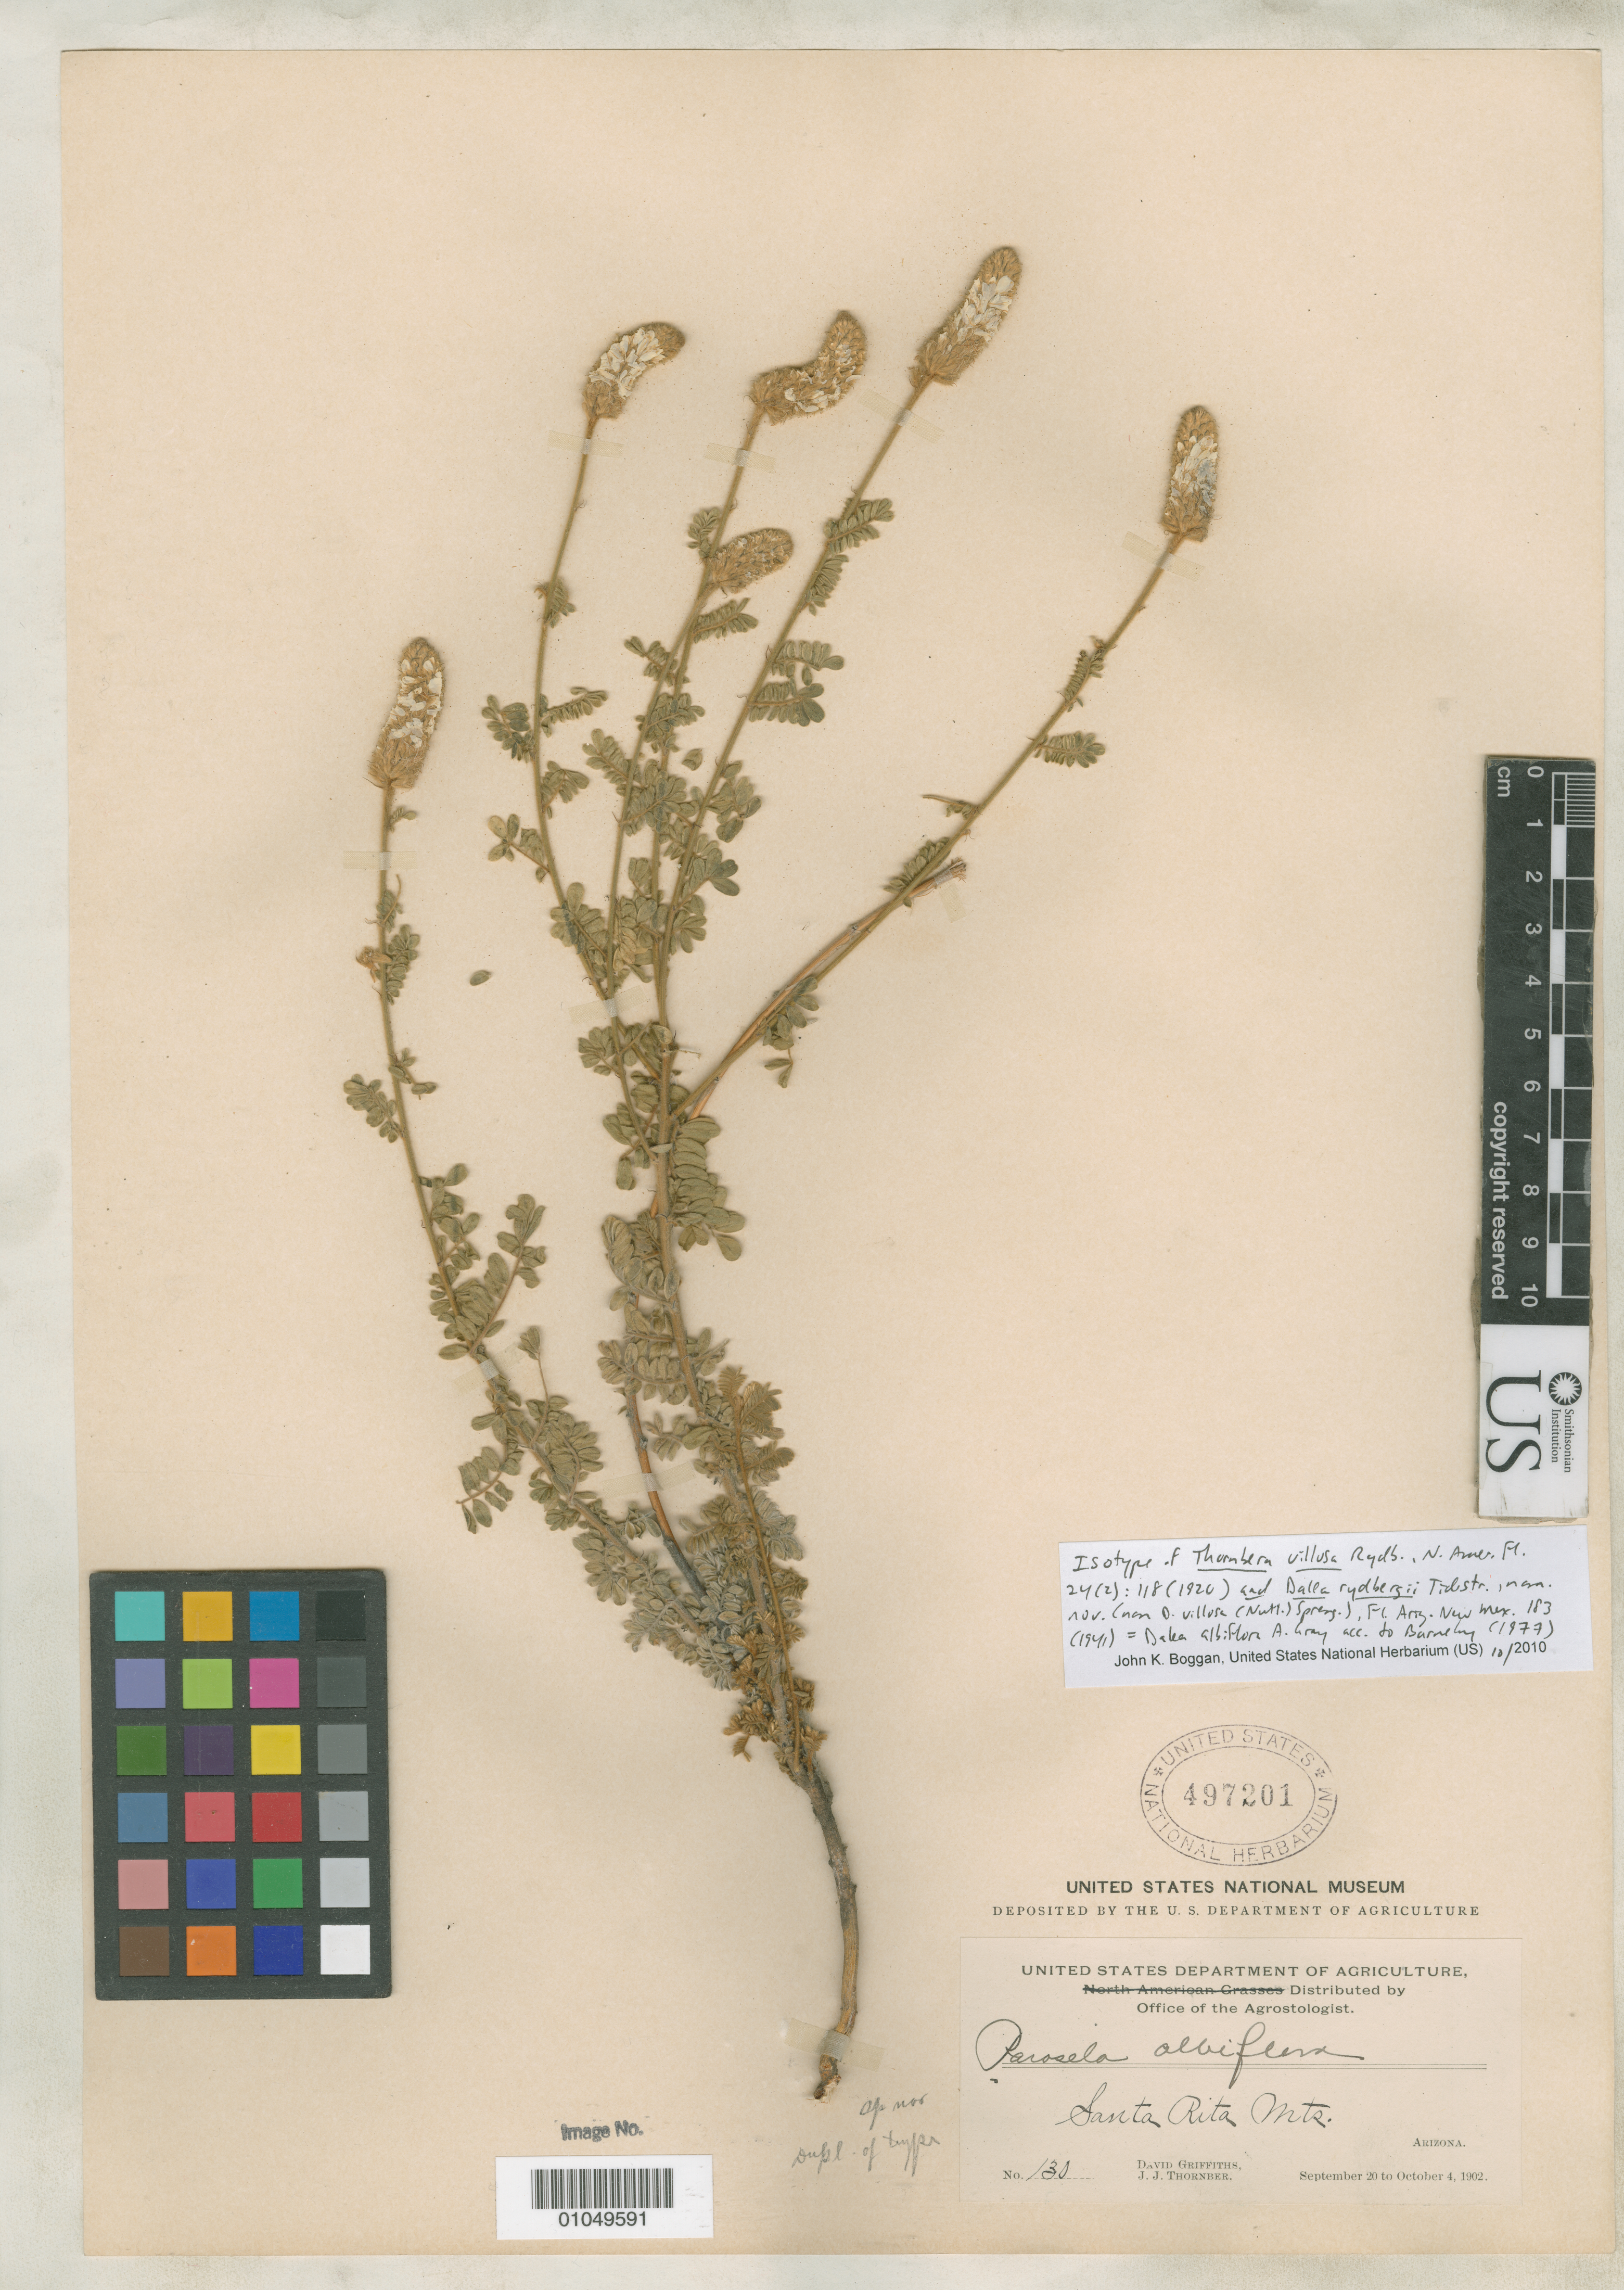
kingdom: Plantae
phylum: Tracheophyta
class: Magnoliopsida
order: Fabales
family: Fabaceae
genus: Thornbera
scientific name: Thornbera villosa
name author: Rydb.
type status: Isotype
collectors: D. Griffiths & J. Thornber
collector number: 130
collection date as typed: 20 Sep 1902 to 04 Oct 1902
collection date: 1902-09-20/1902-10-04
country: United States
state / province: Arizona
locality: Santa Rita Mts.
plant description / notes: Currently accepted name as cited by Barneby (1977).; Also a type of Dalea rydbergii Tidestr., nom. nov.; Replacement name for Thornbera villosa Rydb. (1920), non Dalea villosa (Nutt.) Spreng. (1826).; Also a type of Thornbera villosa Rydb.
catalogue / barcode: US 497201